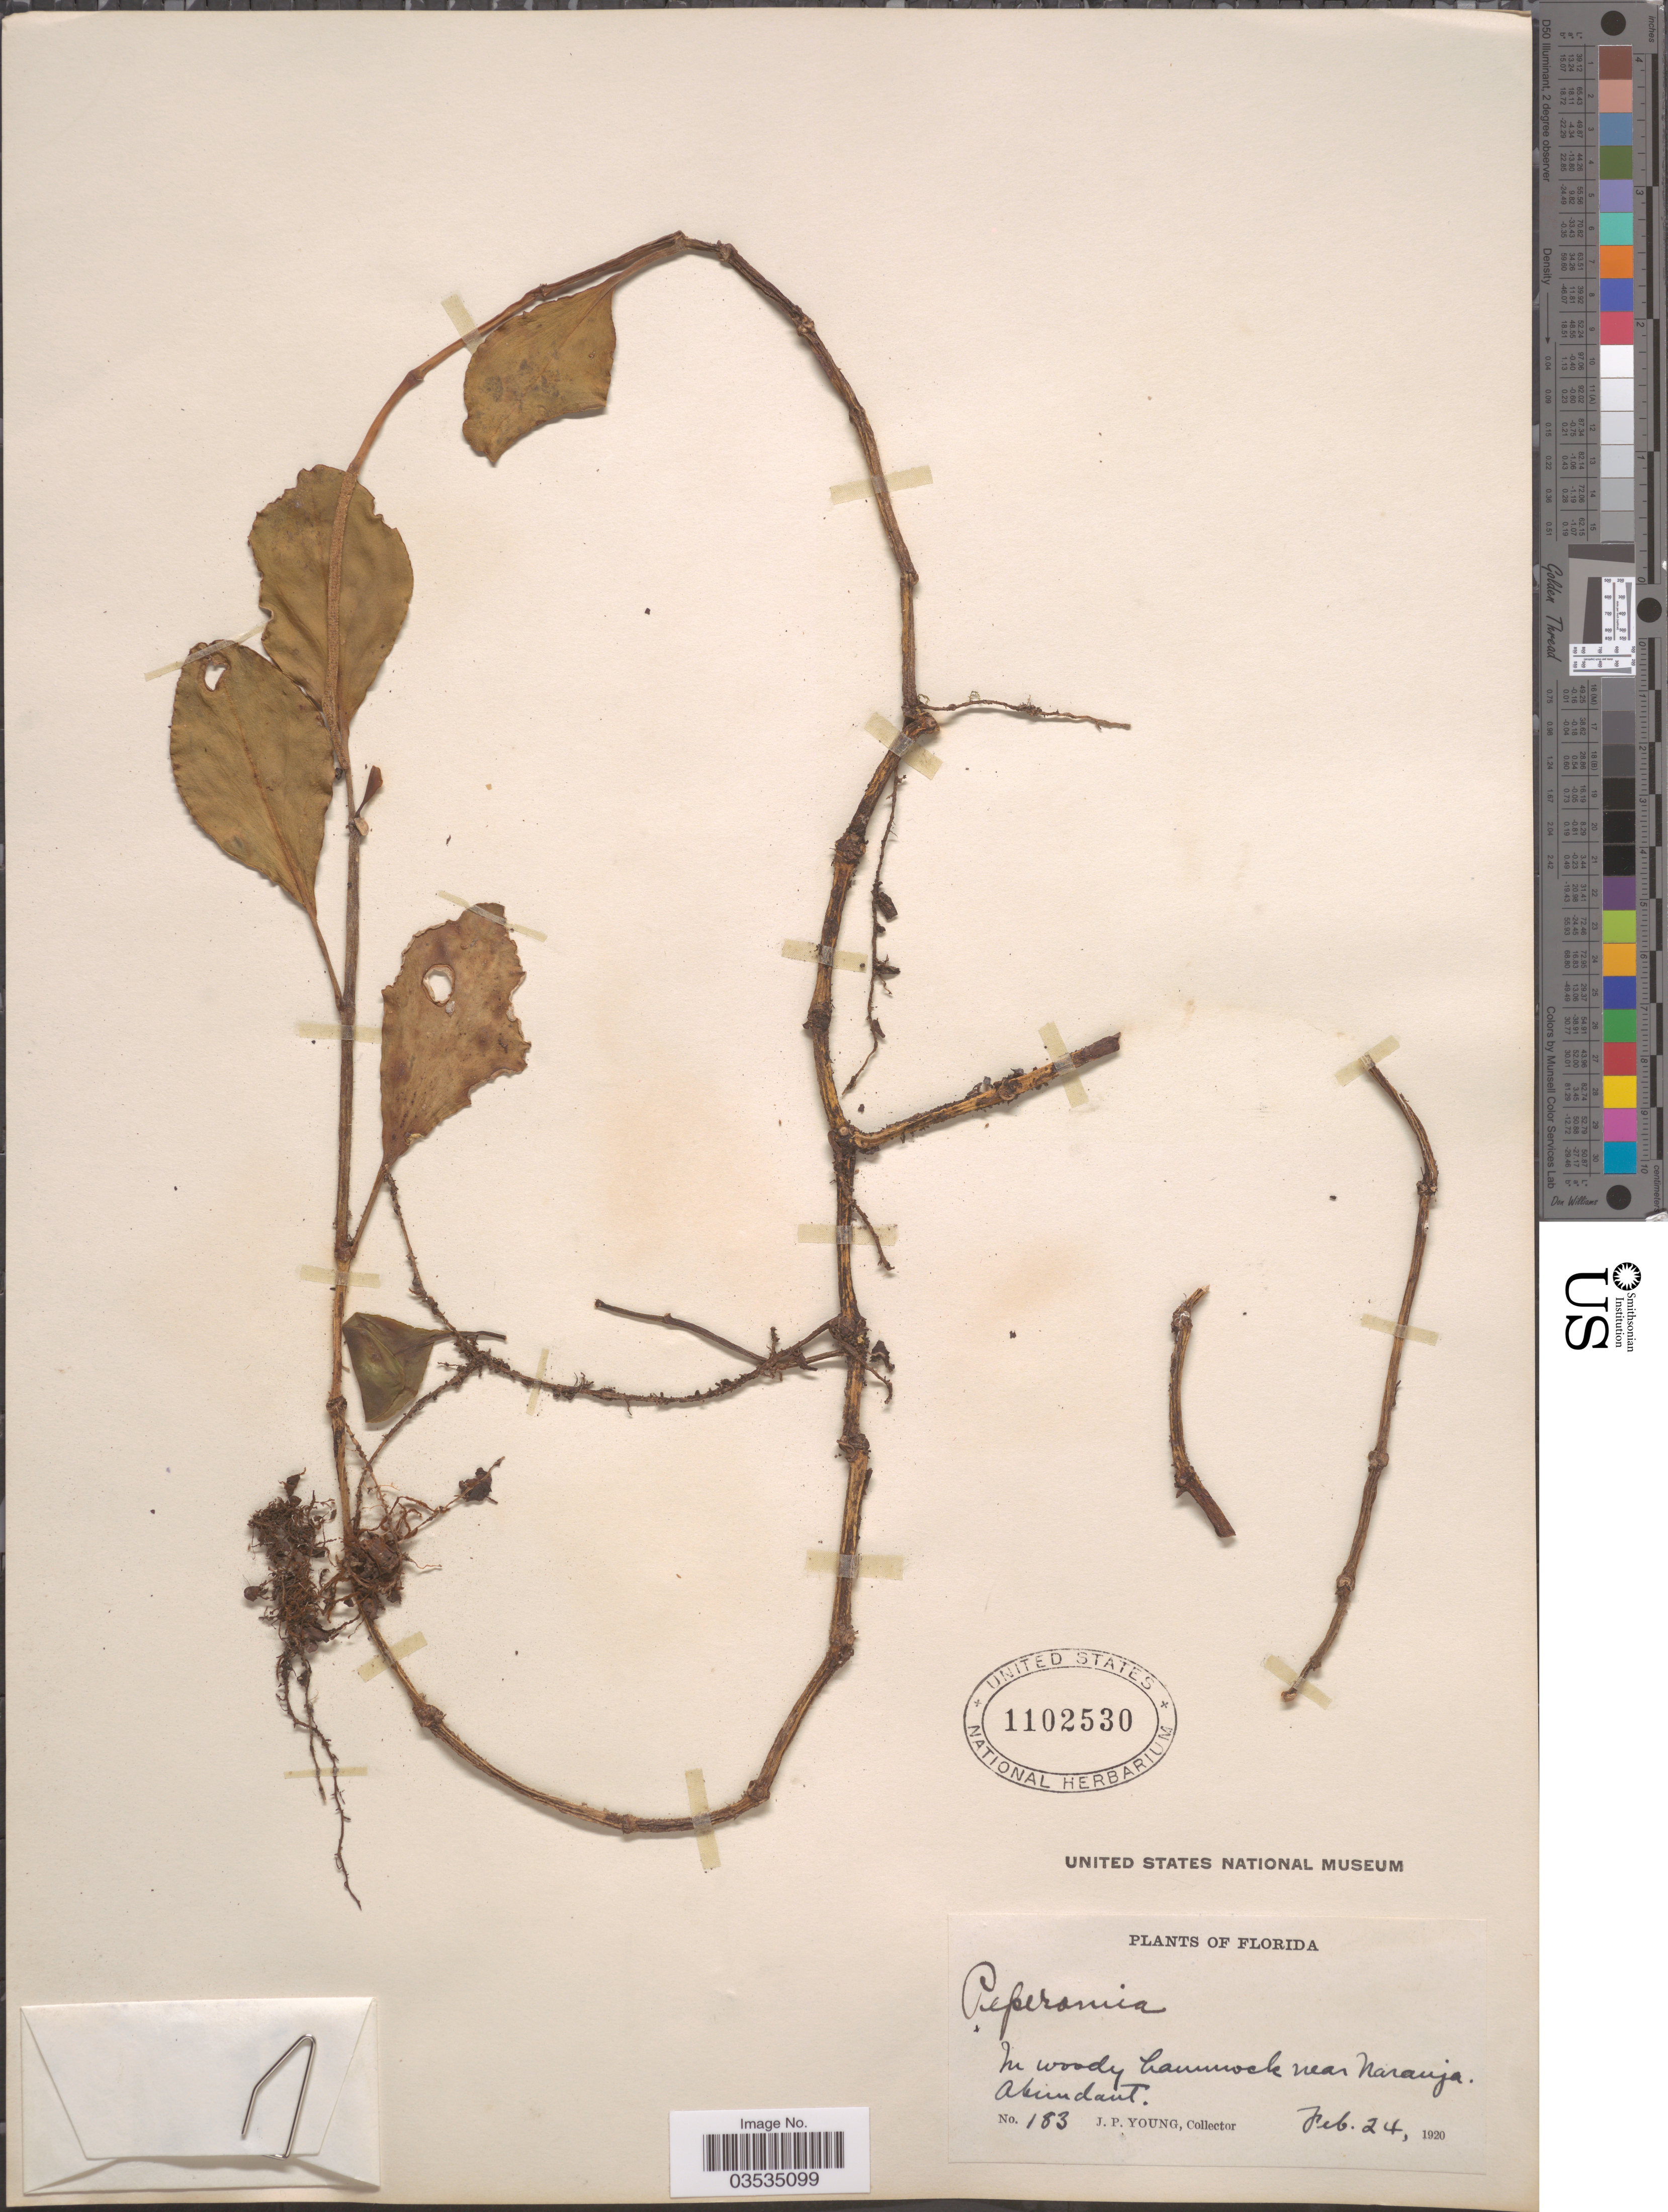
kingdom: Plantae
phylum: Tracheophyta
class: Magnoliopsida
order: Piperales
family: Piperaceae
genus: Peperomia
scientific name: Peperomia obtusifolia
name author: (L.) A. Dietr.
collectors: J. P. Young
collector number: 183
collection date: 1920-02-24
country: United States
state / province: Florida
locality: In woody hammock near Naranja.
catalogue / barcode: US 1102530